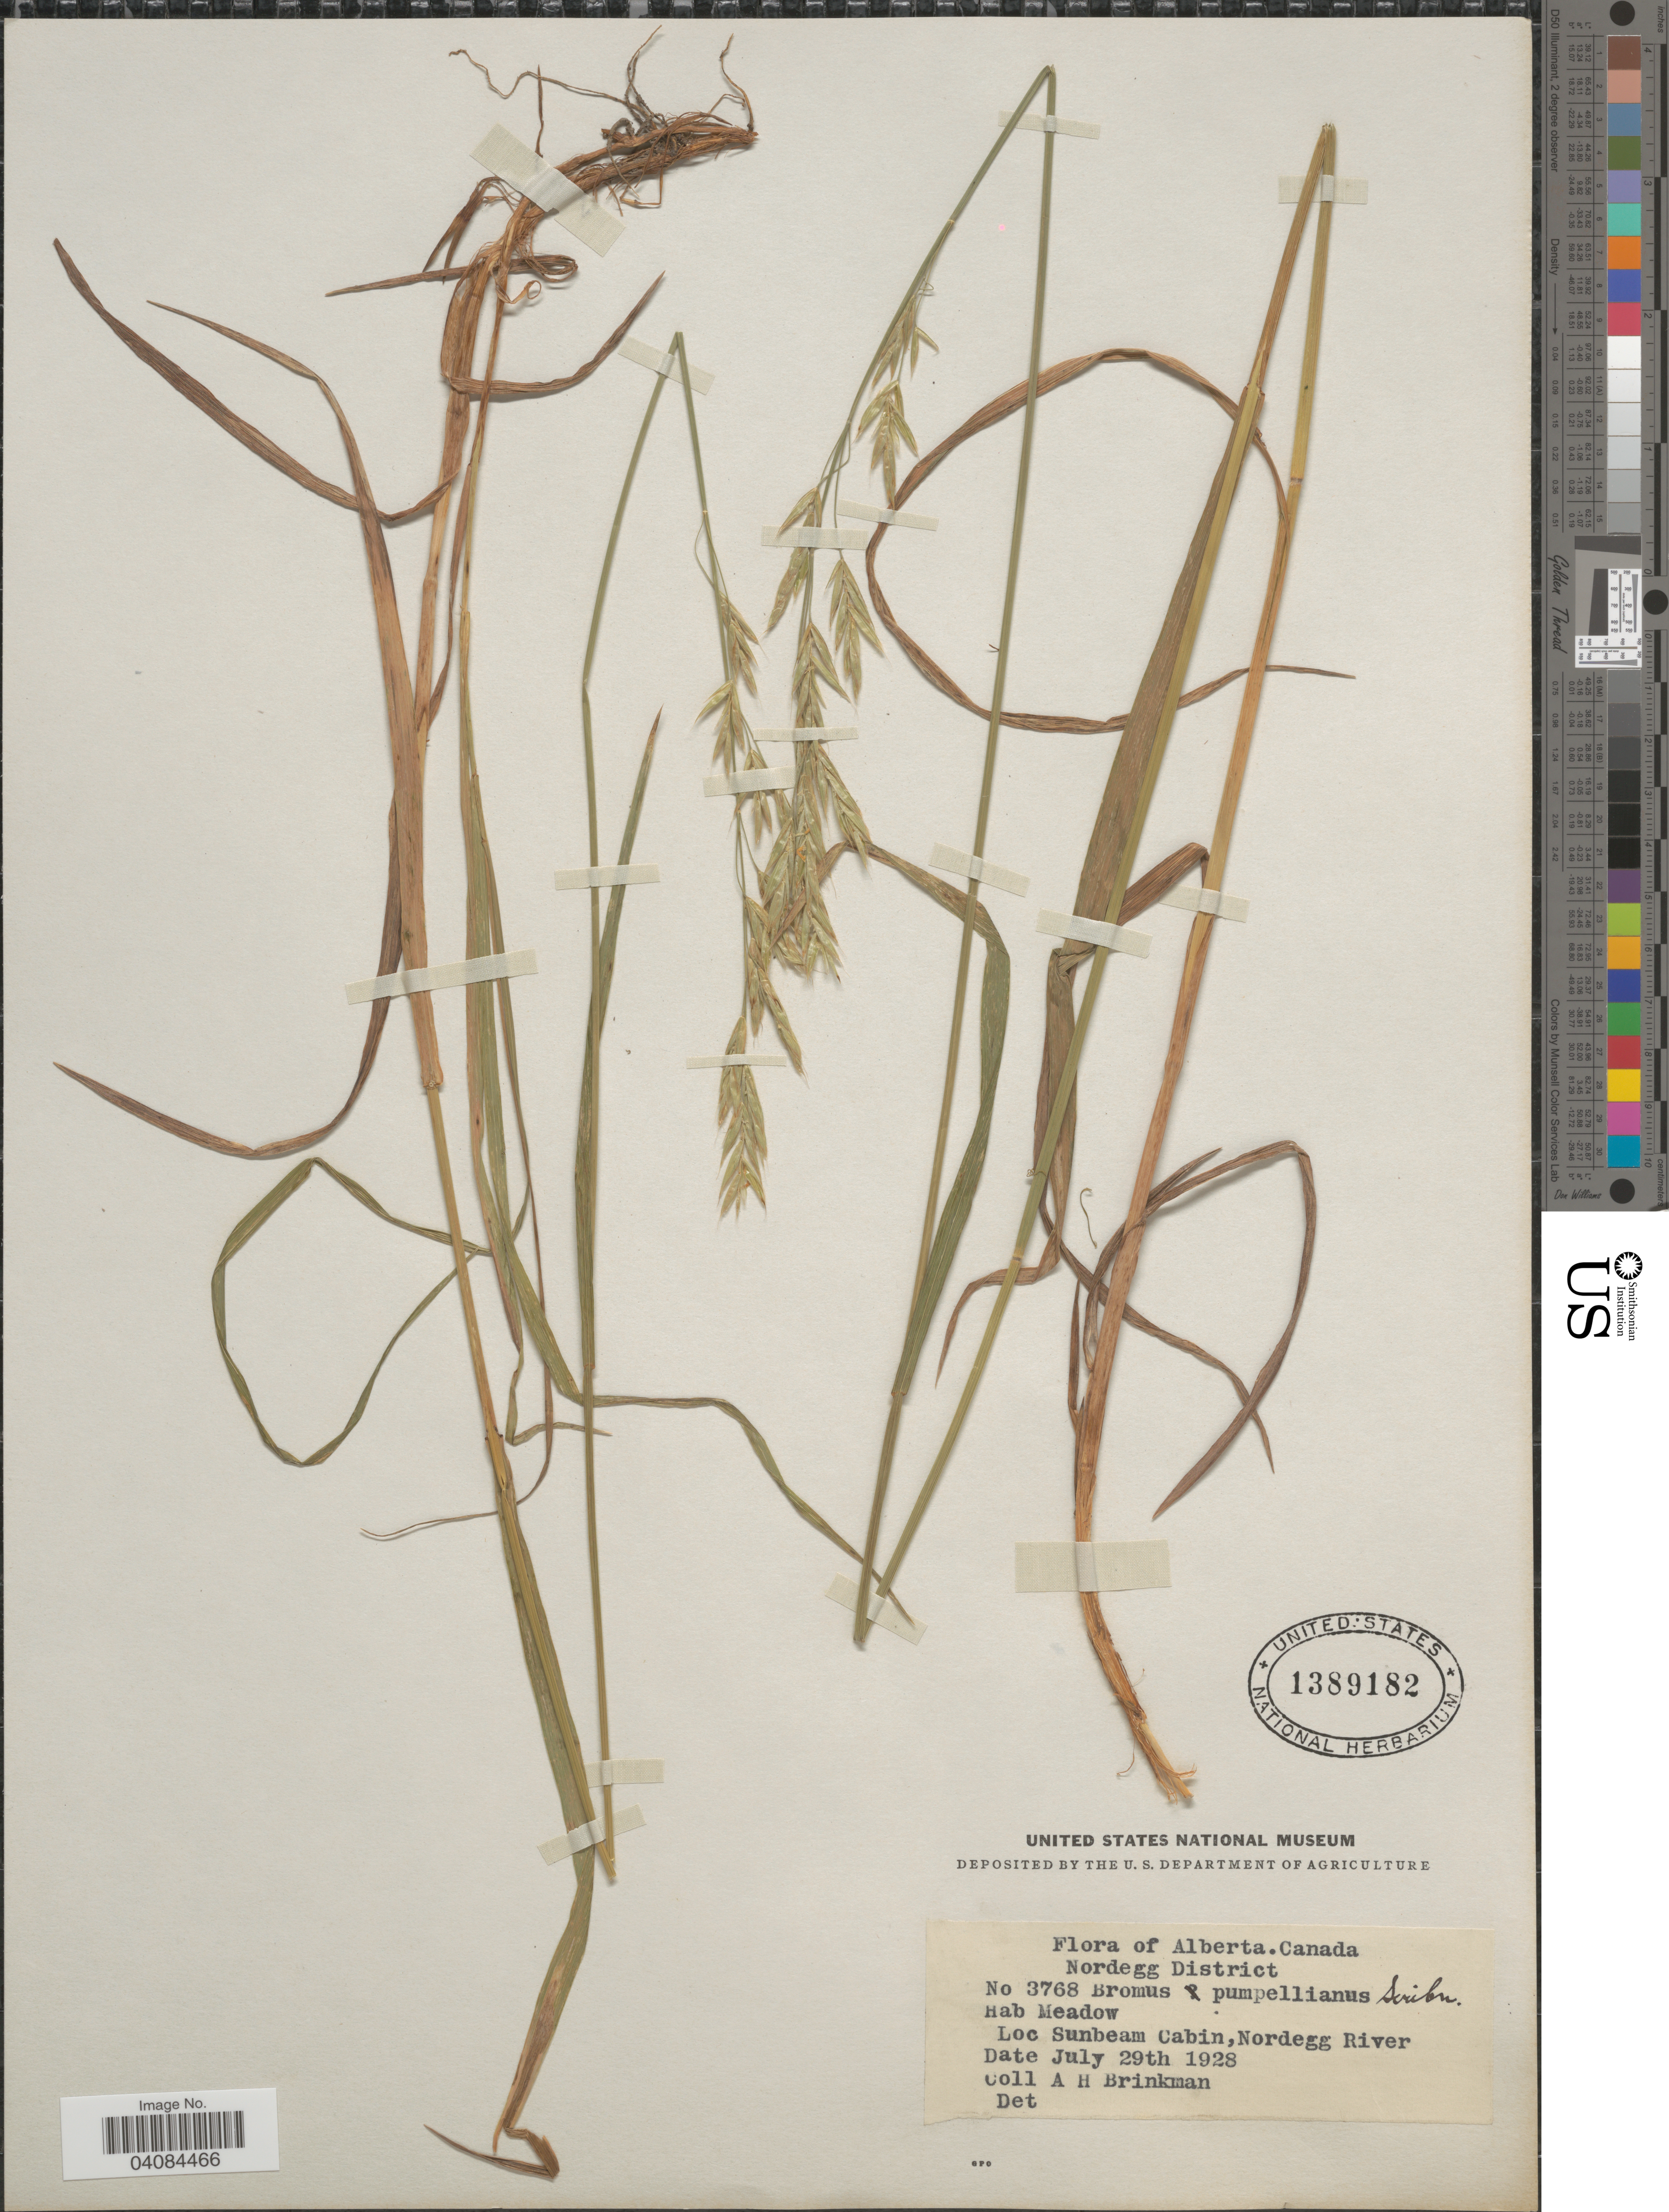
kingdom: Plantae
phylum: Tracheophyta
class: Liliopsida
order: Poales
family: Poaceae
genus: Bromus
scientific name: Bromus pumpellianus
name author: Scribn.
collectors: A. Brinkman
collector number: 3768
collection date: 1928-07-29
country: Canada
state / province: Alberta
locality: Nordegg District. Meadow. Sunbeam Cabin, Nordegg River.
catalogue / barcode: US 1389182